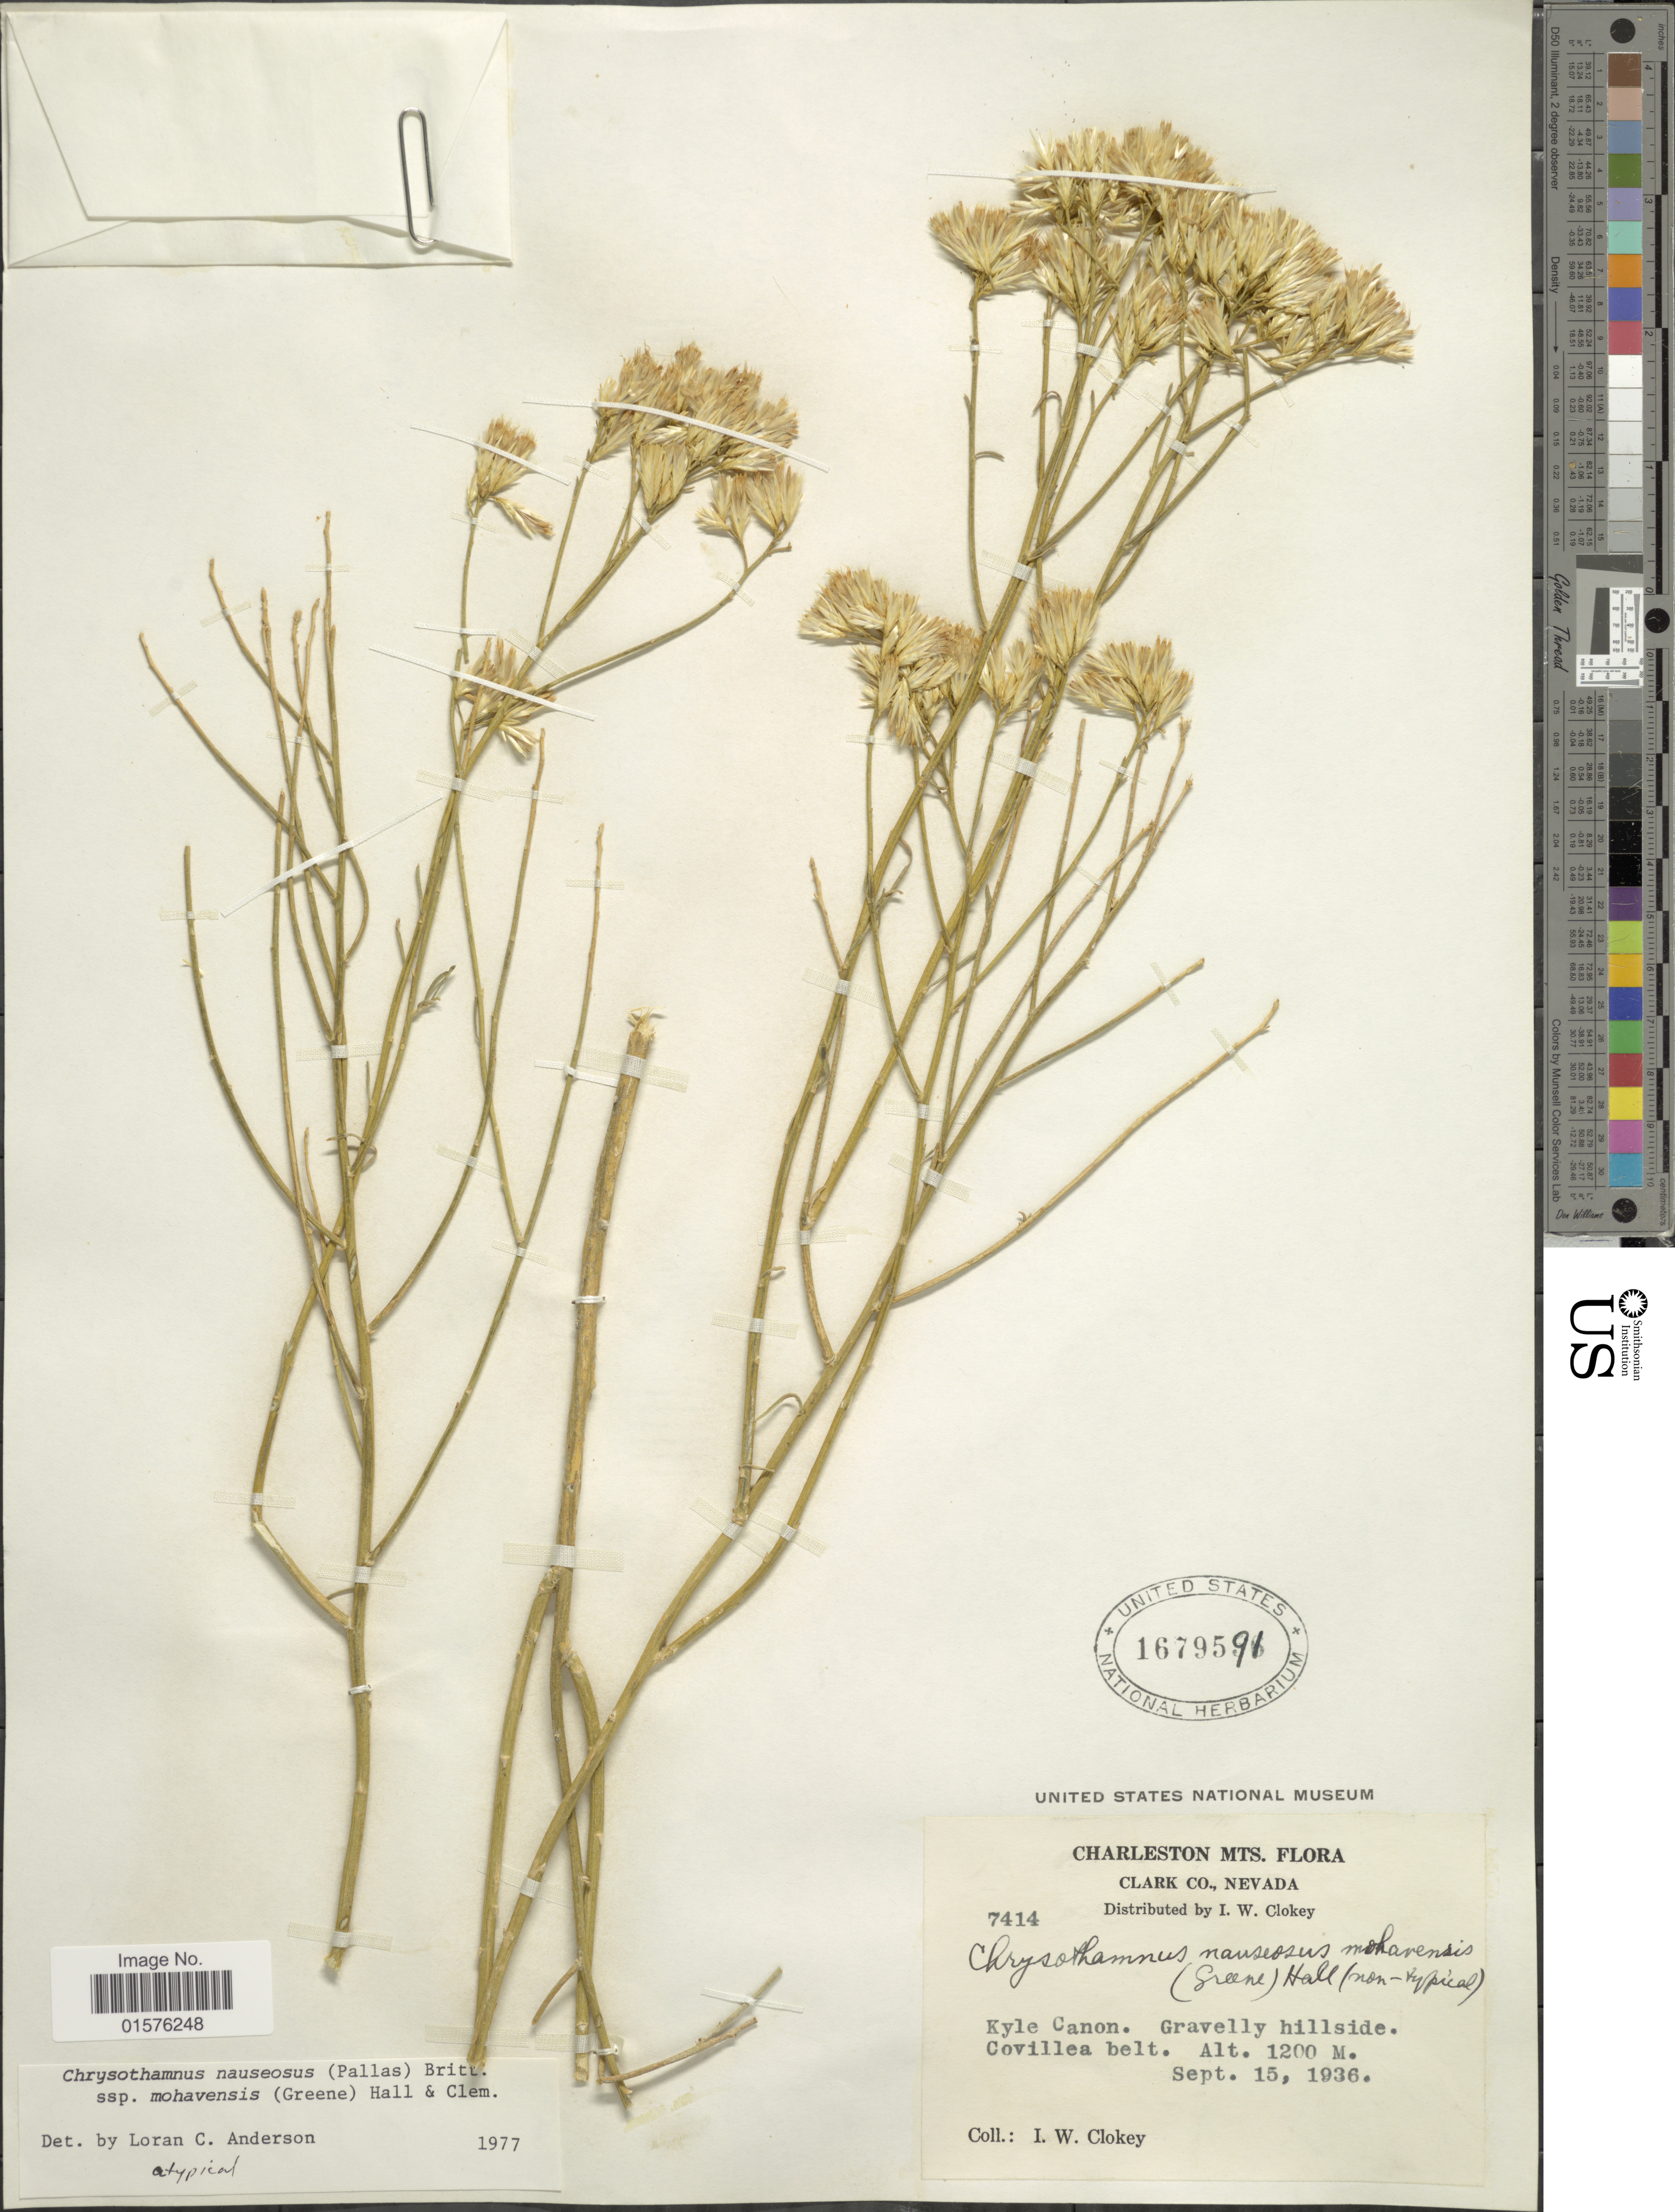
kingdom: Plantae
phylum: Tracheophyta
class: Magnoliopsida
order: Asterales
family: Asteraceae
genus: Ericameria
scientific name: Ericameria nauseosa var. mohavensis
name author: (S.W. Greene) G.L. Nesom & G.I. Baird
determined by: Urbatsch, Lowell E., Curator (LSU), Louisiana State University (UNITED STATES)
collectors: I. W. Clokey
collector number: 7414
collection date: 1936-09-15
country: United States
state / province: Nevada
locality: Charleston Mts., Clark Co., Kyle Canon, Gravelly hillside. Covillea belt.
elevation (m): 1200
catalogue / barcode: US 1679596